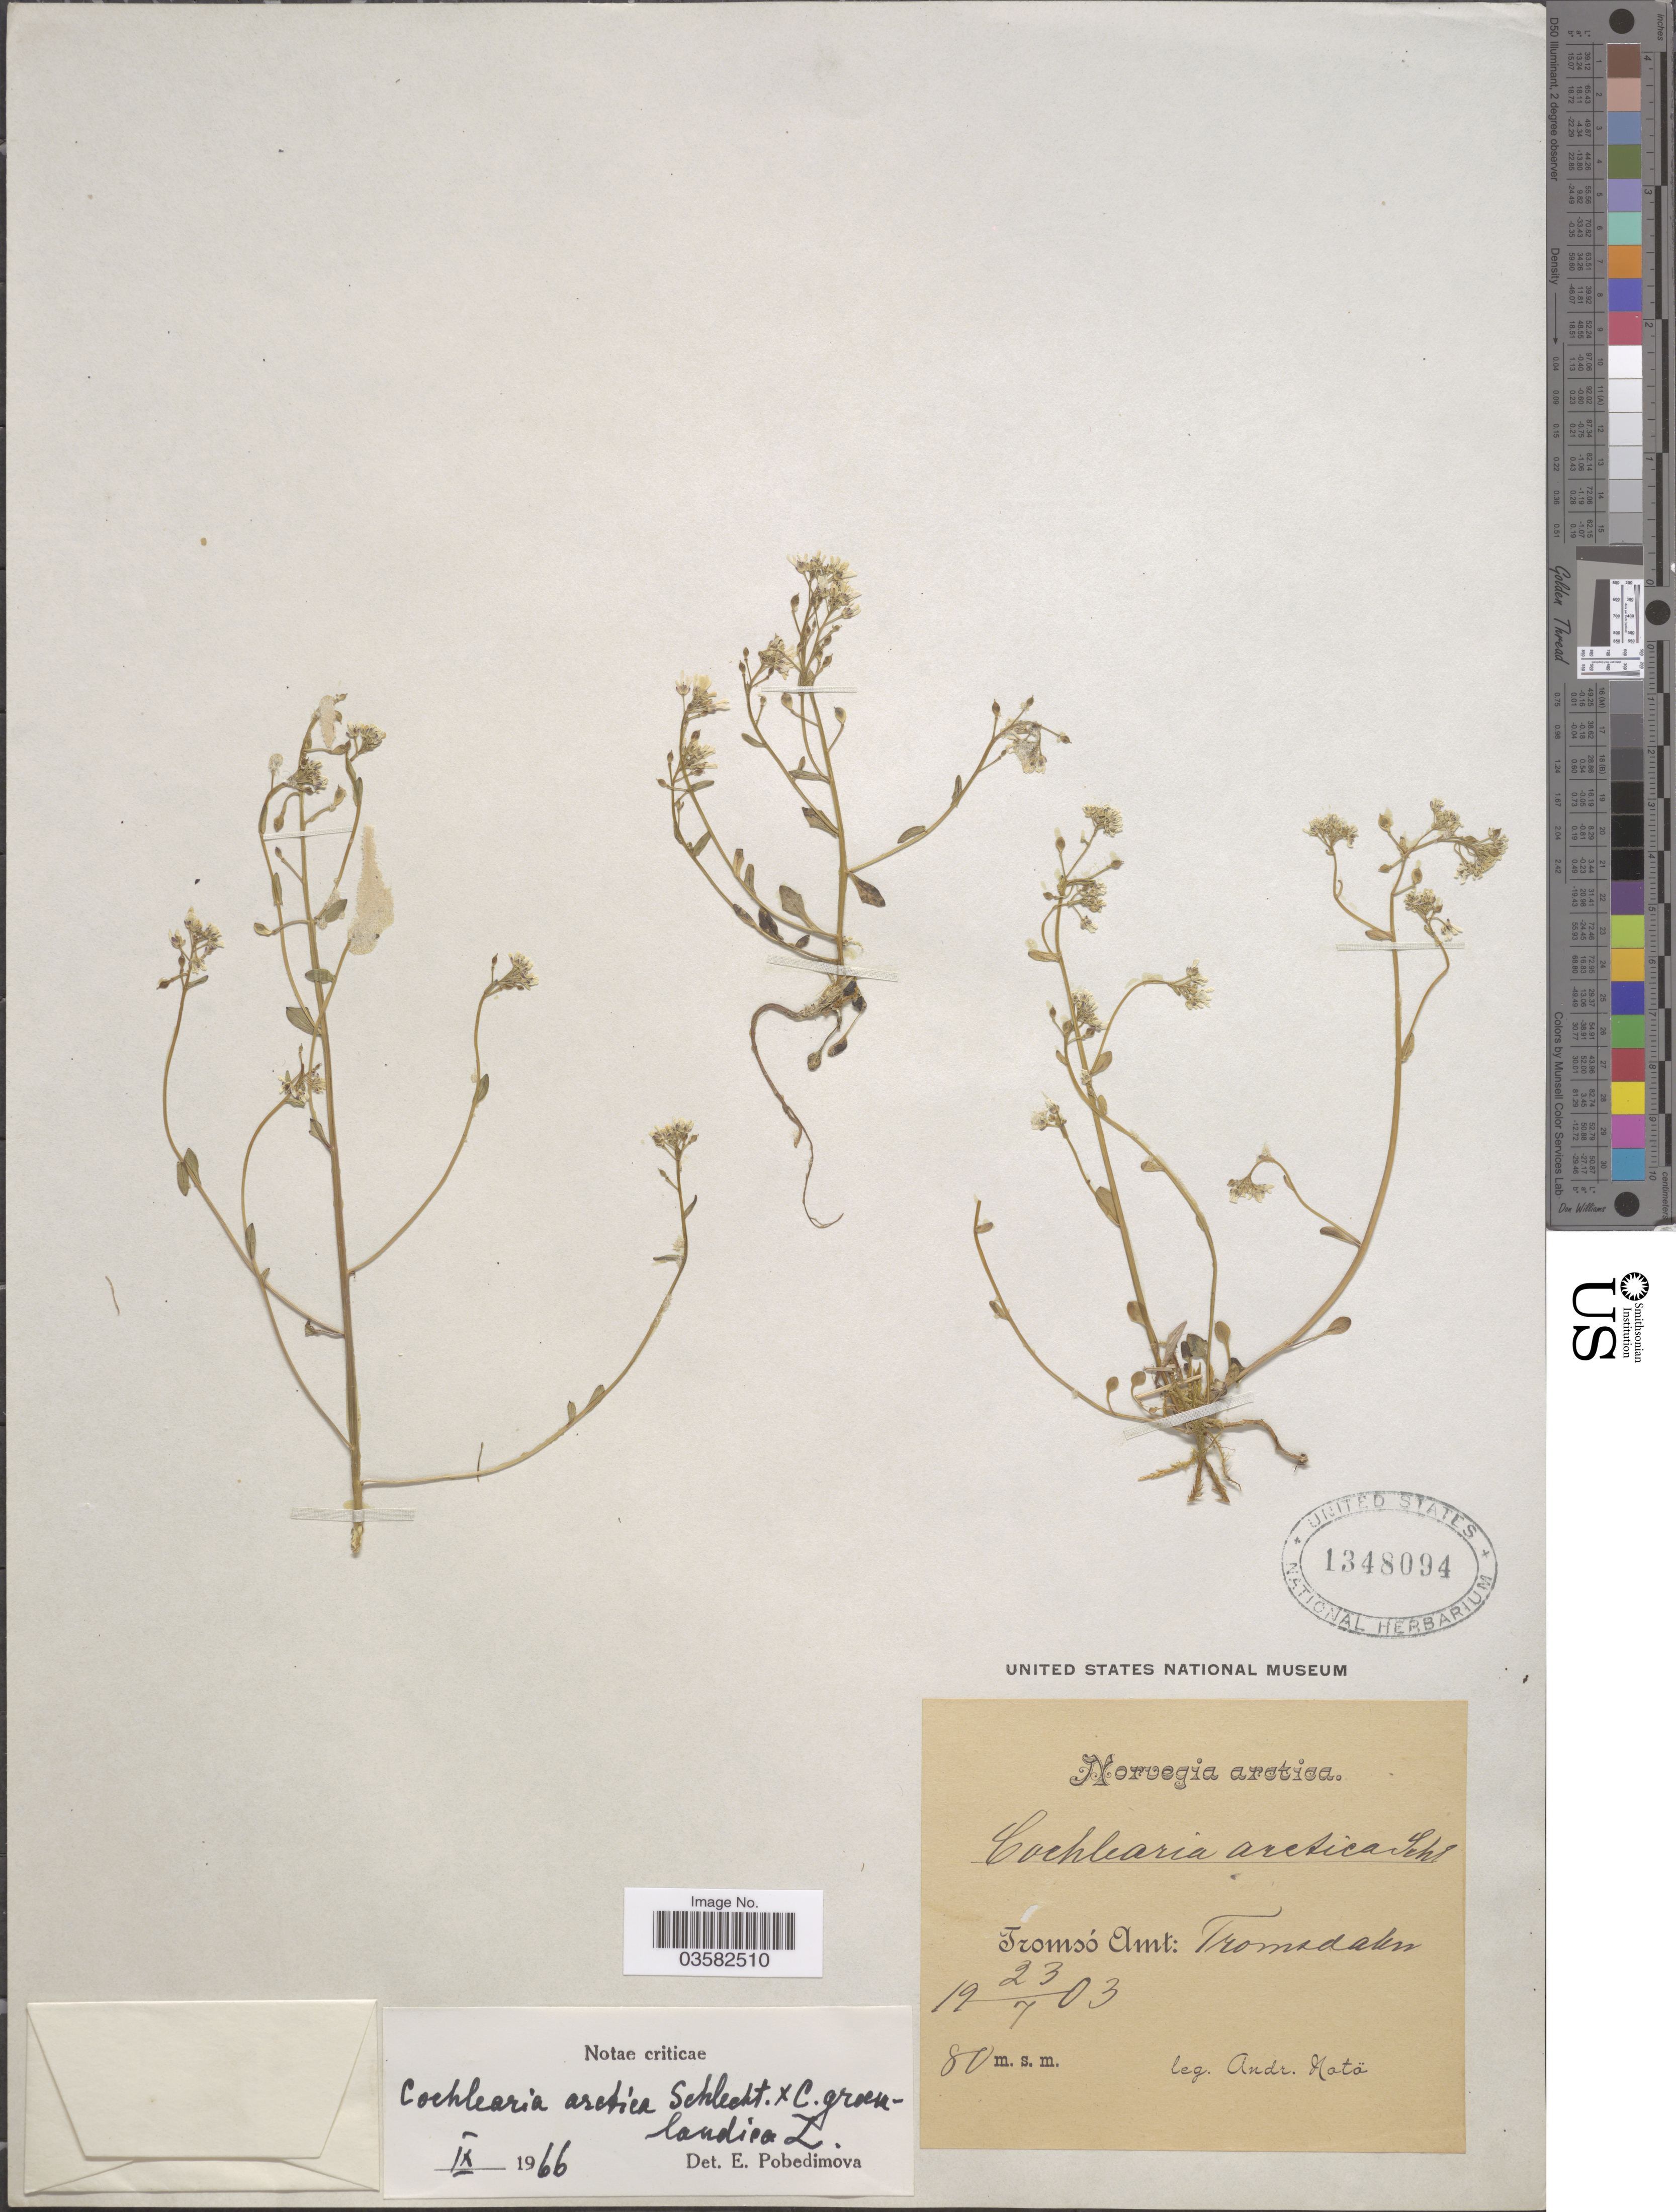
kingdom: Plantae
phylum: Tracheophyta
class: Magnoliopsida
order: Brassicales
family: Brassicaceae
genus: Cochlearia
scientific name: Cochlearia arctica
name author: Schltdl. ex DC.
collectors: A. Noto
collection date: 1903-07-23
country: Norway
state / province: Troms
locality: Norvegia arctica. Tromsó Amt: Tromsdakn.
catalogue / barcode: US 1348094